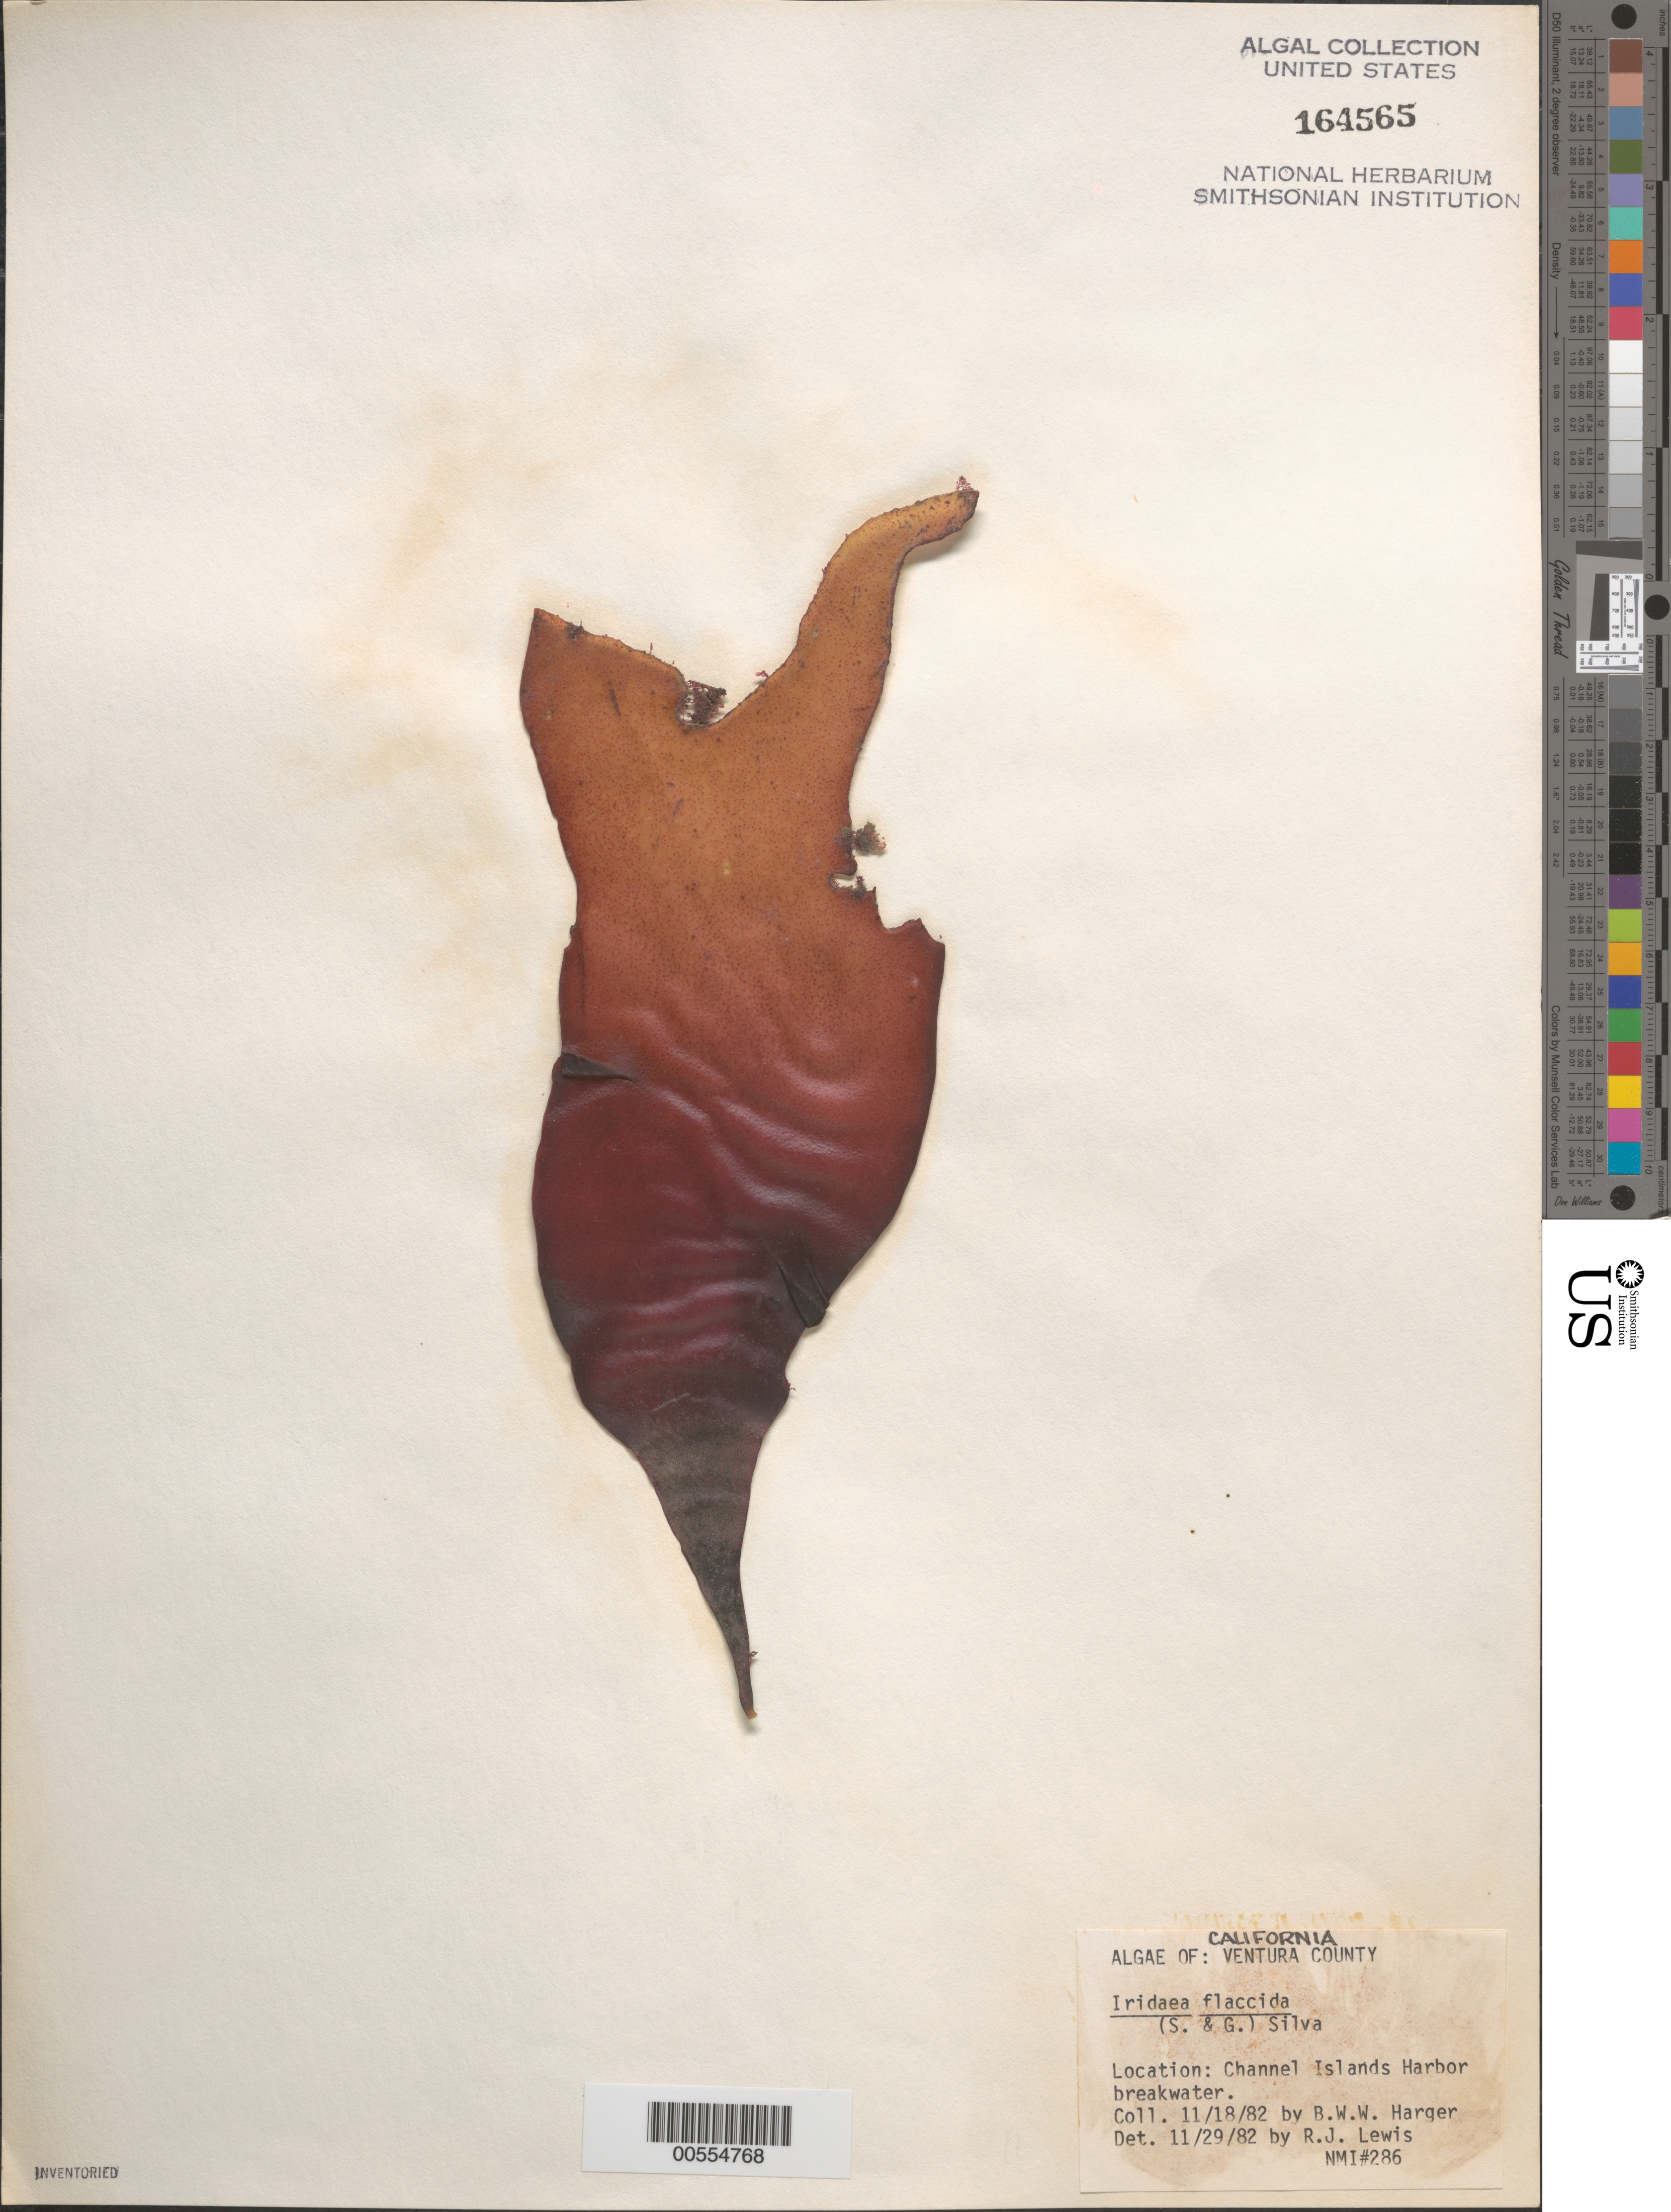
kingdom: Plantae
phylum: Rhodophyta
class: Florideophyceae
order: Gigartinales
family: Gigartinaceae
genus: Mazzaella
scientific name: Mazzaella flaccida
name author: (Setchell & N.L. Gardner) Fredericq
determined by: Algae name updating Project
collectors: B. W. Harger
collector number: NMI 286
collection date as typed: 18 Nov 1982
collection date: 1982-11-18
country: United States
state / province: California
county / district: Ventura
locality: Channel Islands Harbor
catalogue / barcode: US 164565